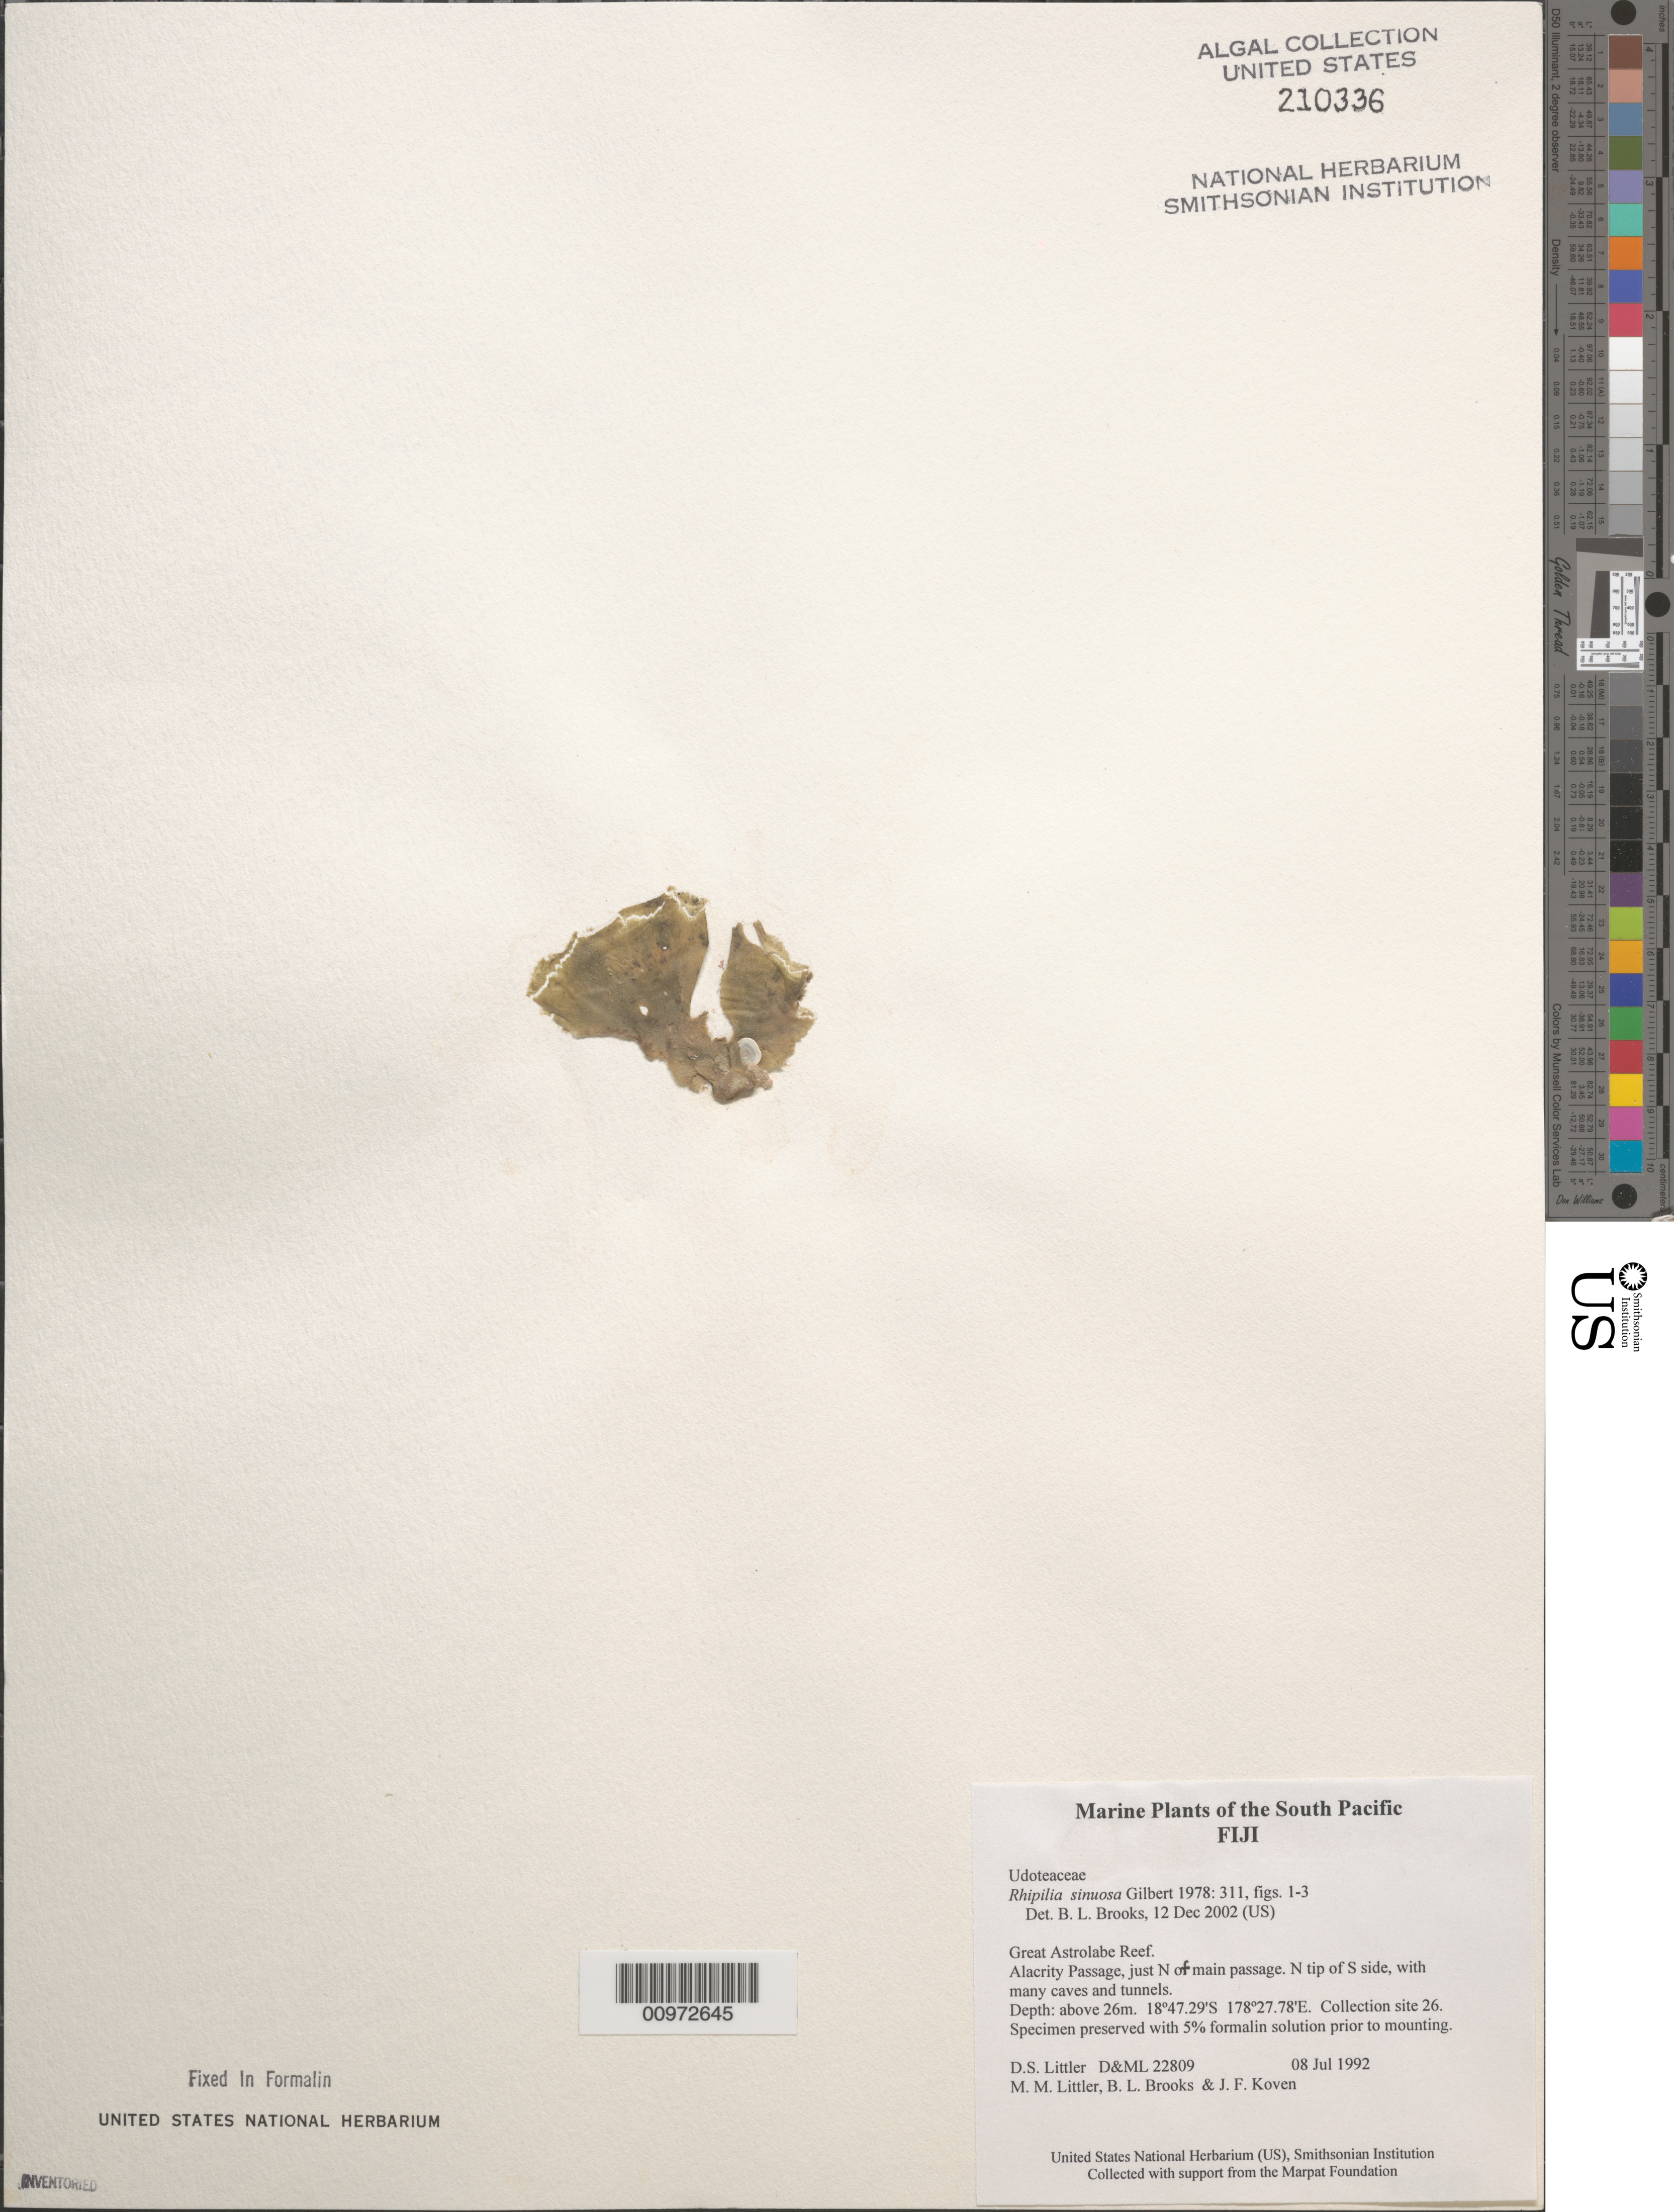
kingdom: Plantae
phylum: Chlorophyta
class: Ulvophyceae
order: Bryopsidales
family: Rhipiliaceae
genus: Rhipilia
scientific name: Rhipilia sinuosa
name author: W.J. Gilbert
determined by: Brooks, B. L., (BOT), Smithsonian Institution - National Museum of Natural History (UNITED STATES)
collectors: D. S. Littler, M. M. Littler, B. Brooks & J. Koven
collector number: D&ML 22809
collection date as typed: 08 Jul 1992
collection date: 1992-07-08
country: Fiji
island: Great Astrolabe Reef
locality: Great Astrolabe Reef, Alacrity Passage, just north of main passage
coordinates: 18 47.29'S, 178 27.78'E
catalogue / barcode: US 210336